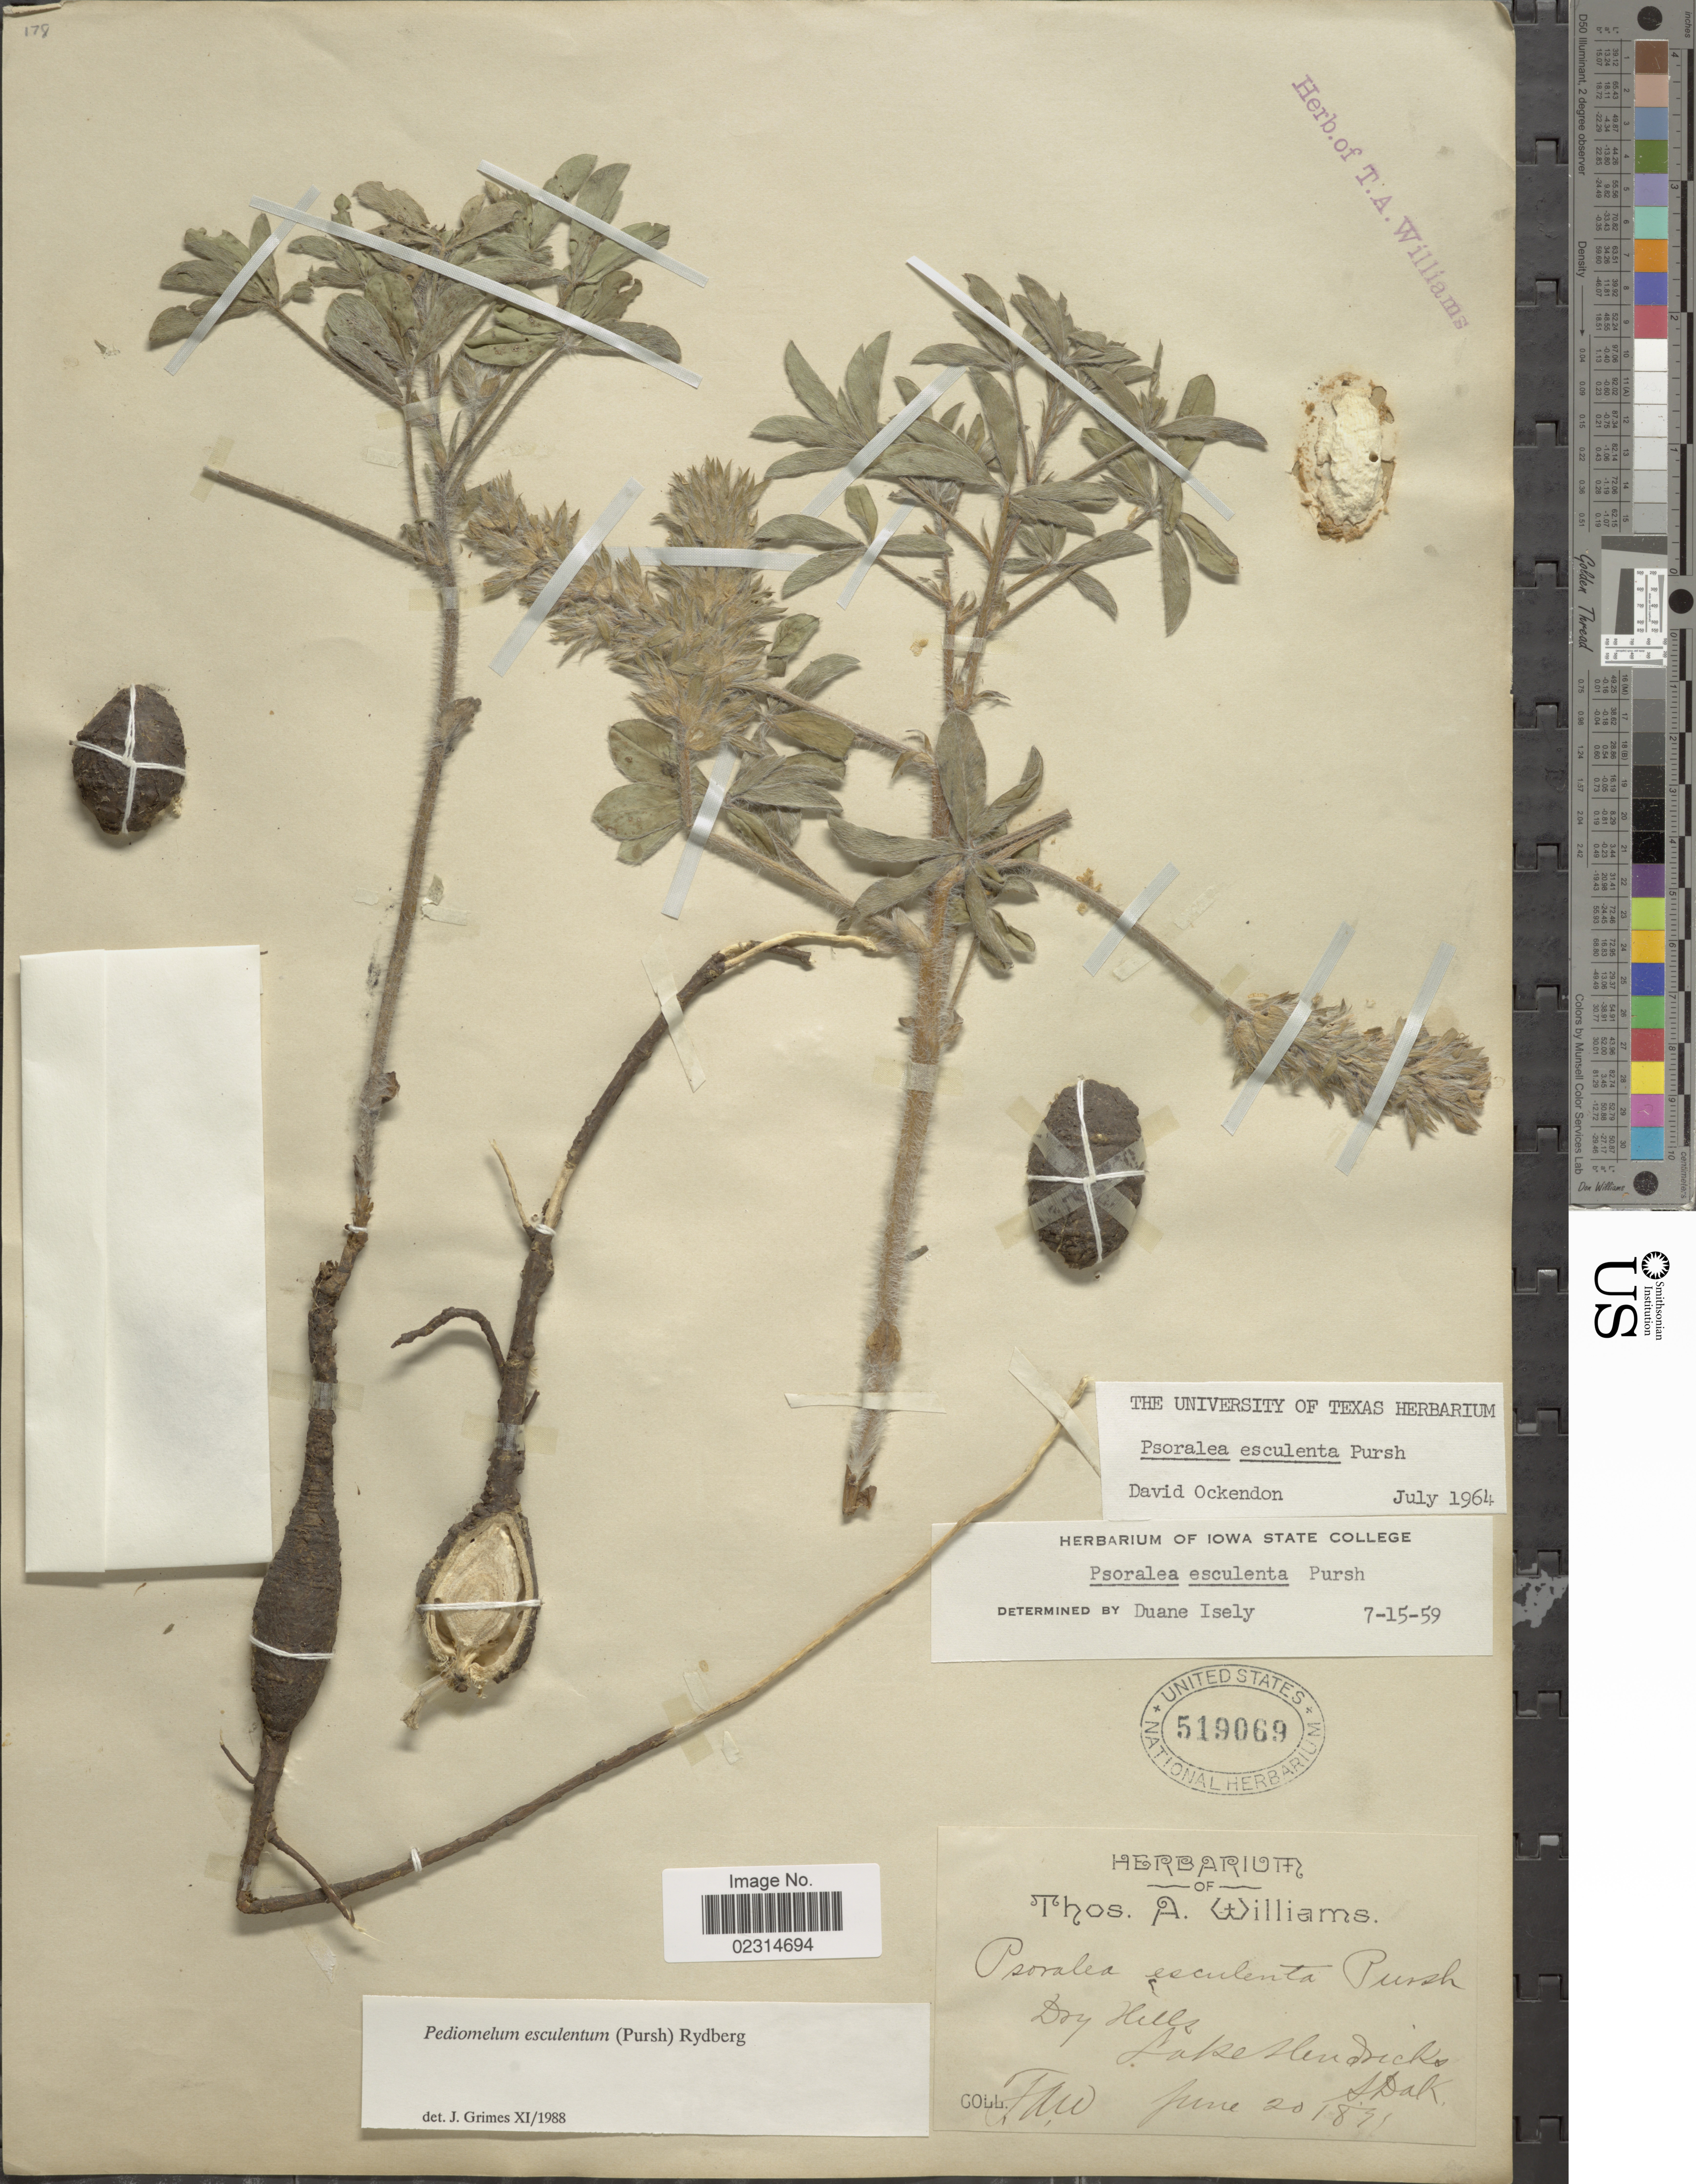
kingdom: Plantae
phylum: Tracheophyta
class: Magnoliopsida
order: Fabales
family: Fabaceae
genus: Pediomelum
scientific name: Pediomelum esculentum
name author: (Pursh) Rydb.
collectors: T. A. Williams (herbarium)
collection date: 1891-06-20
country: United States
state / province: South Dakota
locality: Dy hills, Lake Hendricks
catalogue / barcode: US 519069